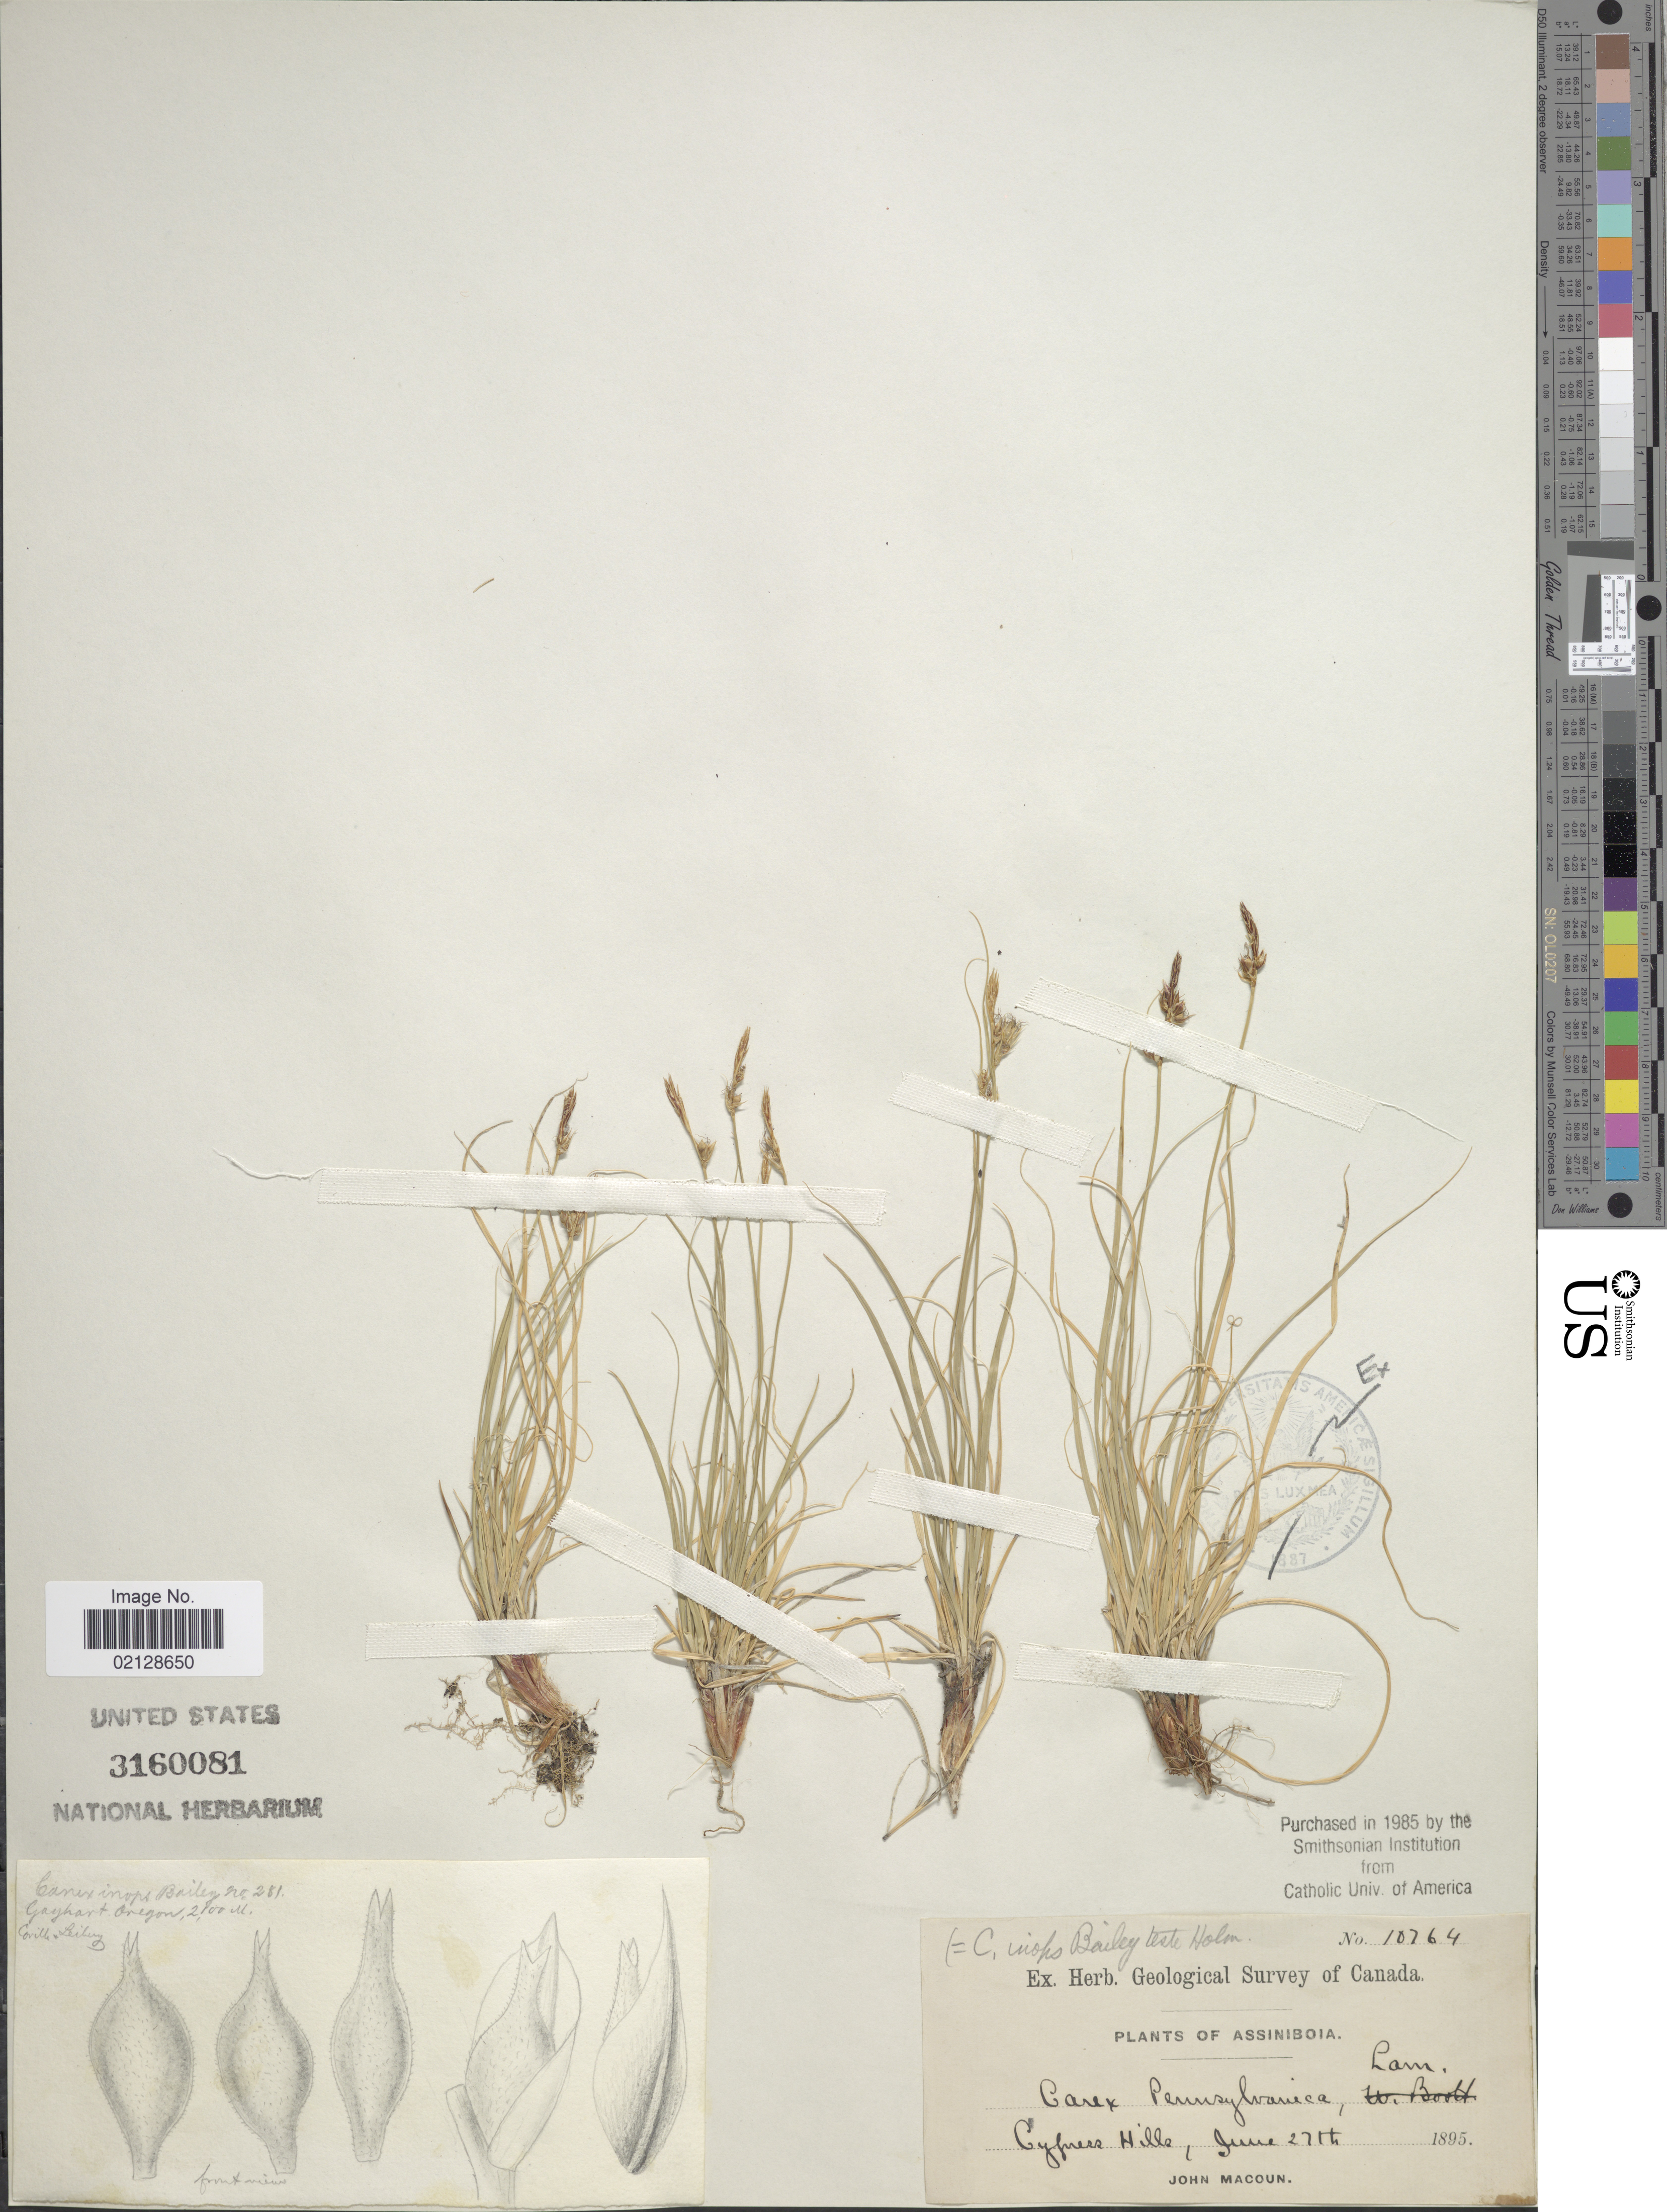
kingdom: Plantae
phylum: Tracheophyta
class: Liliopsida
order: Poales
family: Cyperaceae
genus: Carex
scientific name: Carex pensylvanica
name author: Lam.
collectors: J. Macoun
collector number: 10764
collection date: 1895-06-27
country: Canada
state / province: Saskatchewan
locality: Assiniboia, Cypress Hills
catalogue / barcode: US 3160081